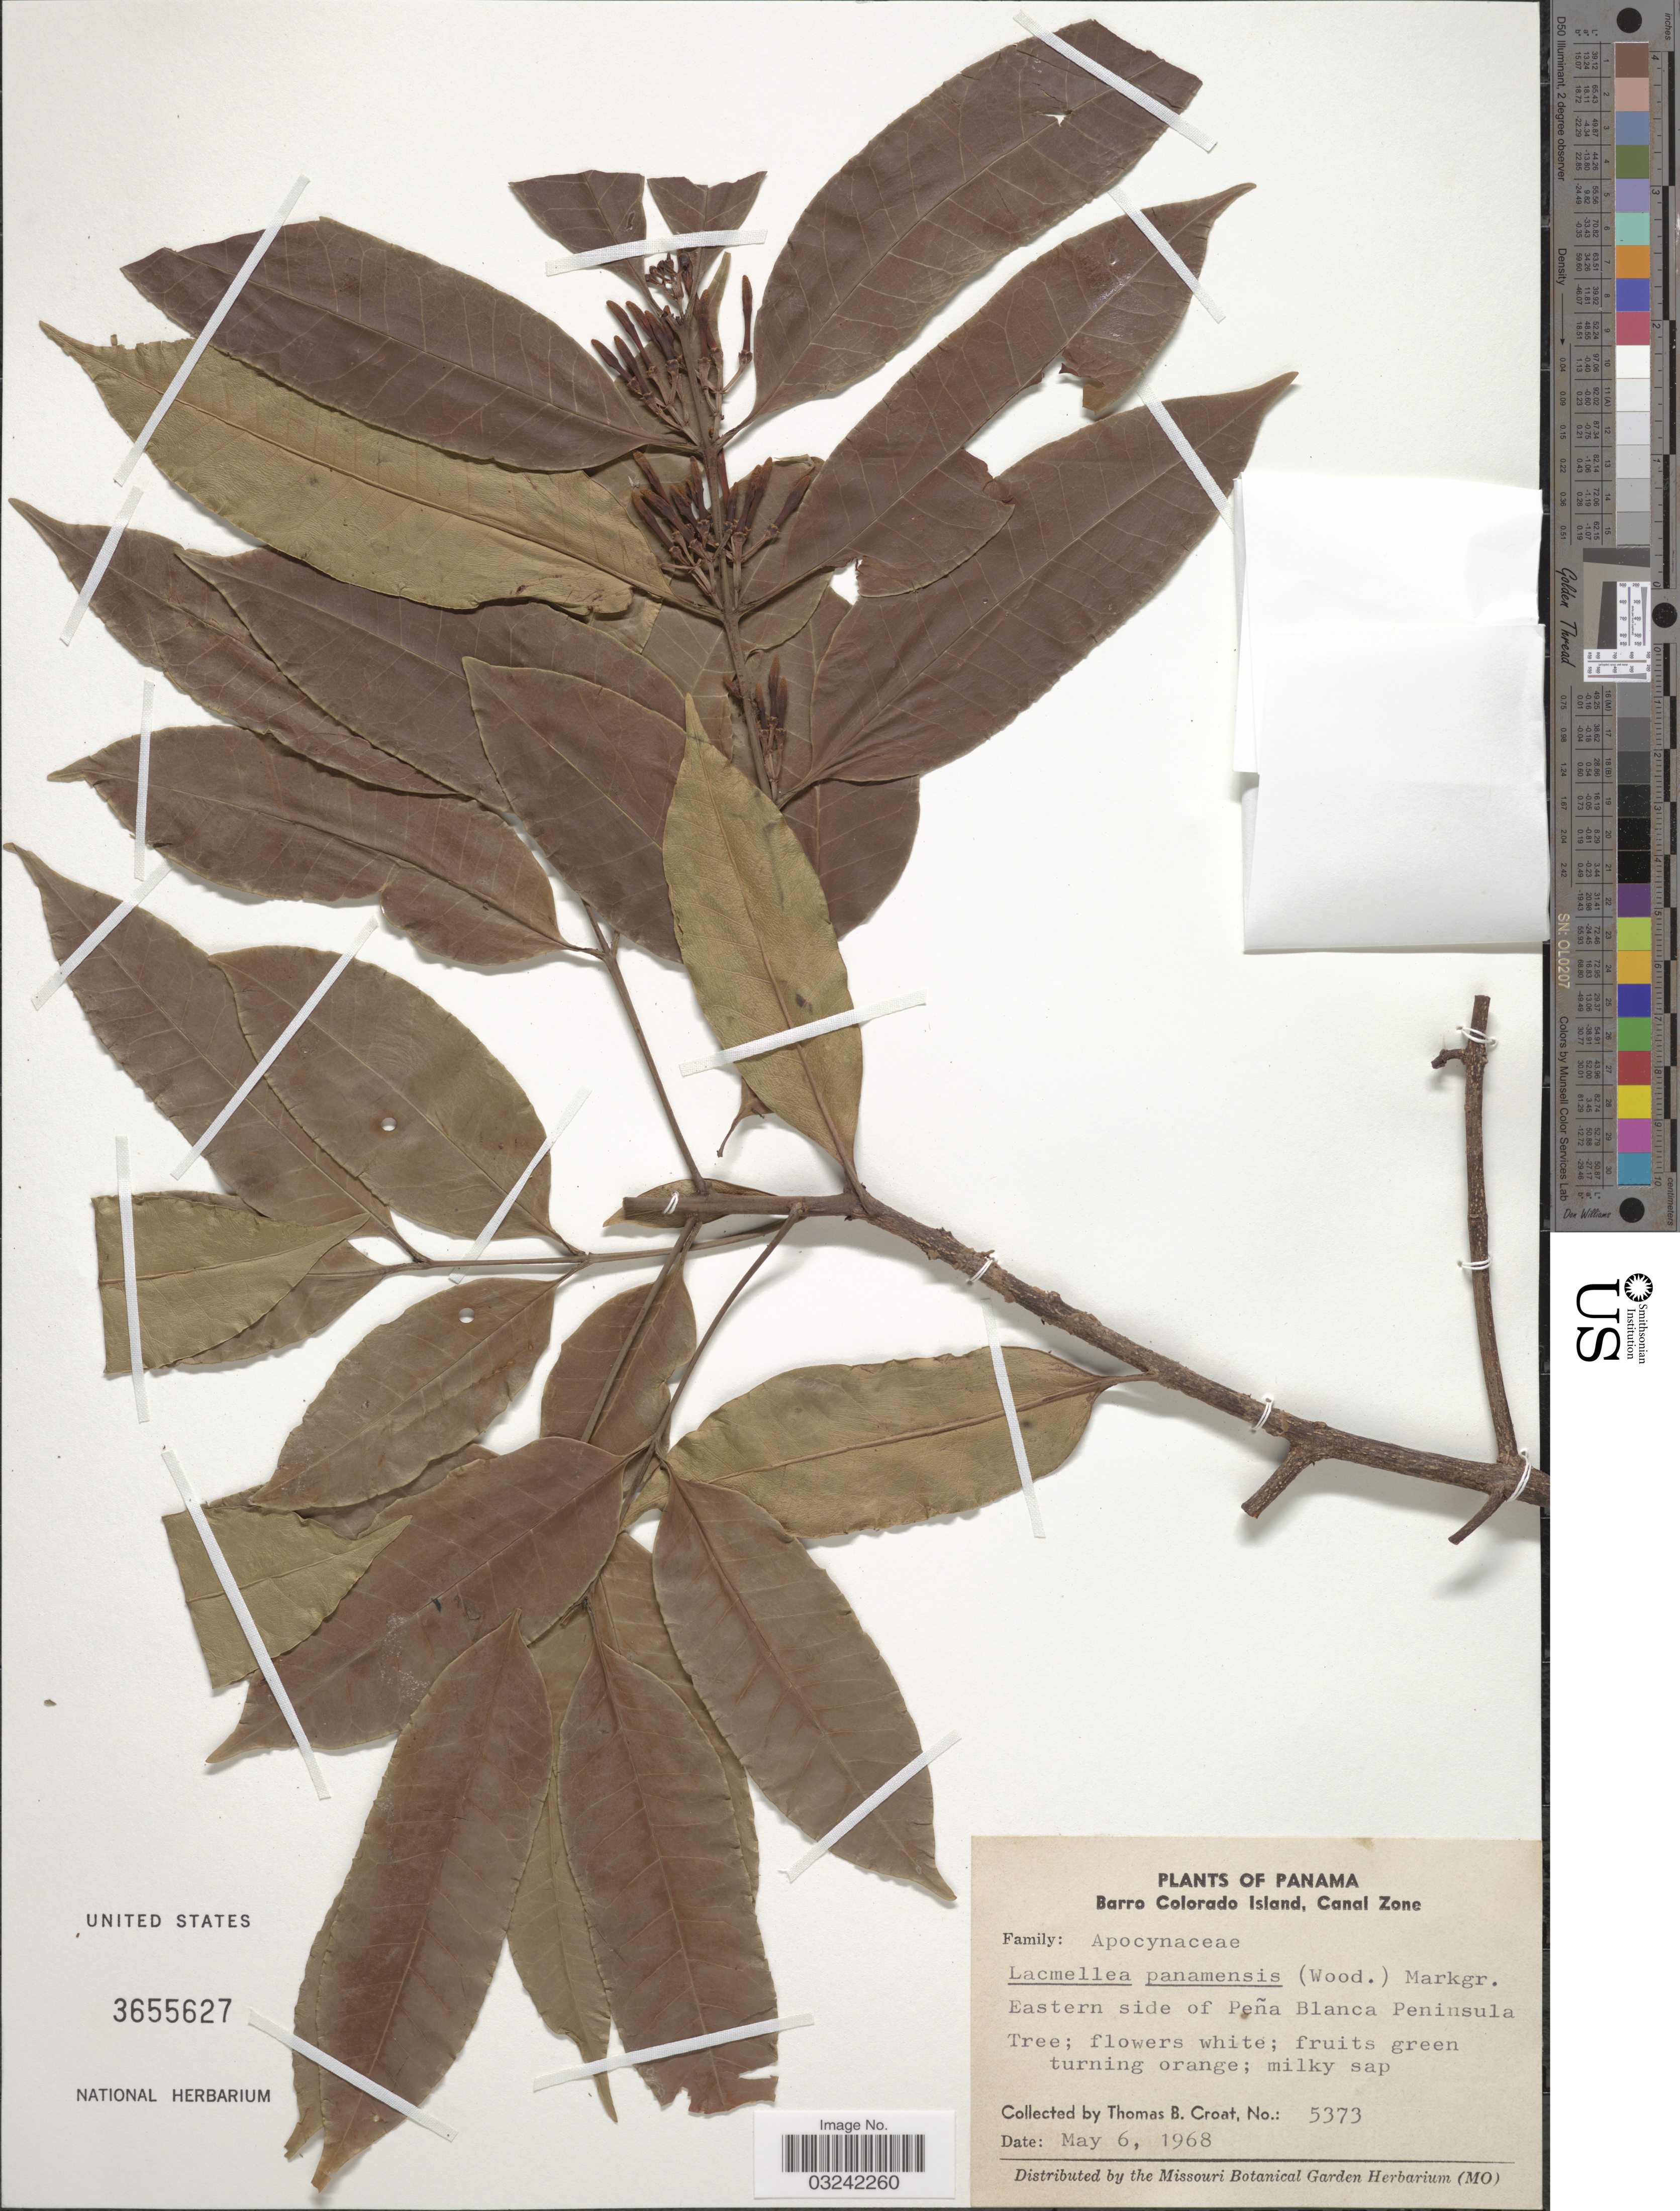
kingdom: Plantae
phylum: Tracheophyta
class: Magnoliopsida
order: Gentianales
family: Apocynaceae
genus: Lacmellea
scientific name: Lacmellea panamensis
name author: (Woodson) Markgr.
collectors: T. B. Croat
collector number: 5373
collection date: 1968-05-06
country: Panama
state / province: Panamá Oeste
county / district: Canal Zone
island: Barro Colorado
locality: Barro Colorado Island, Canal Zone. Eastern side of Peña Blanca Peninsula.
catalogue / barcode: US 3655627